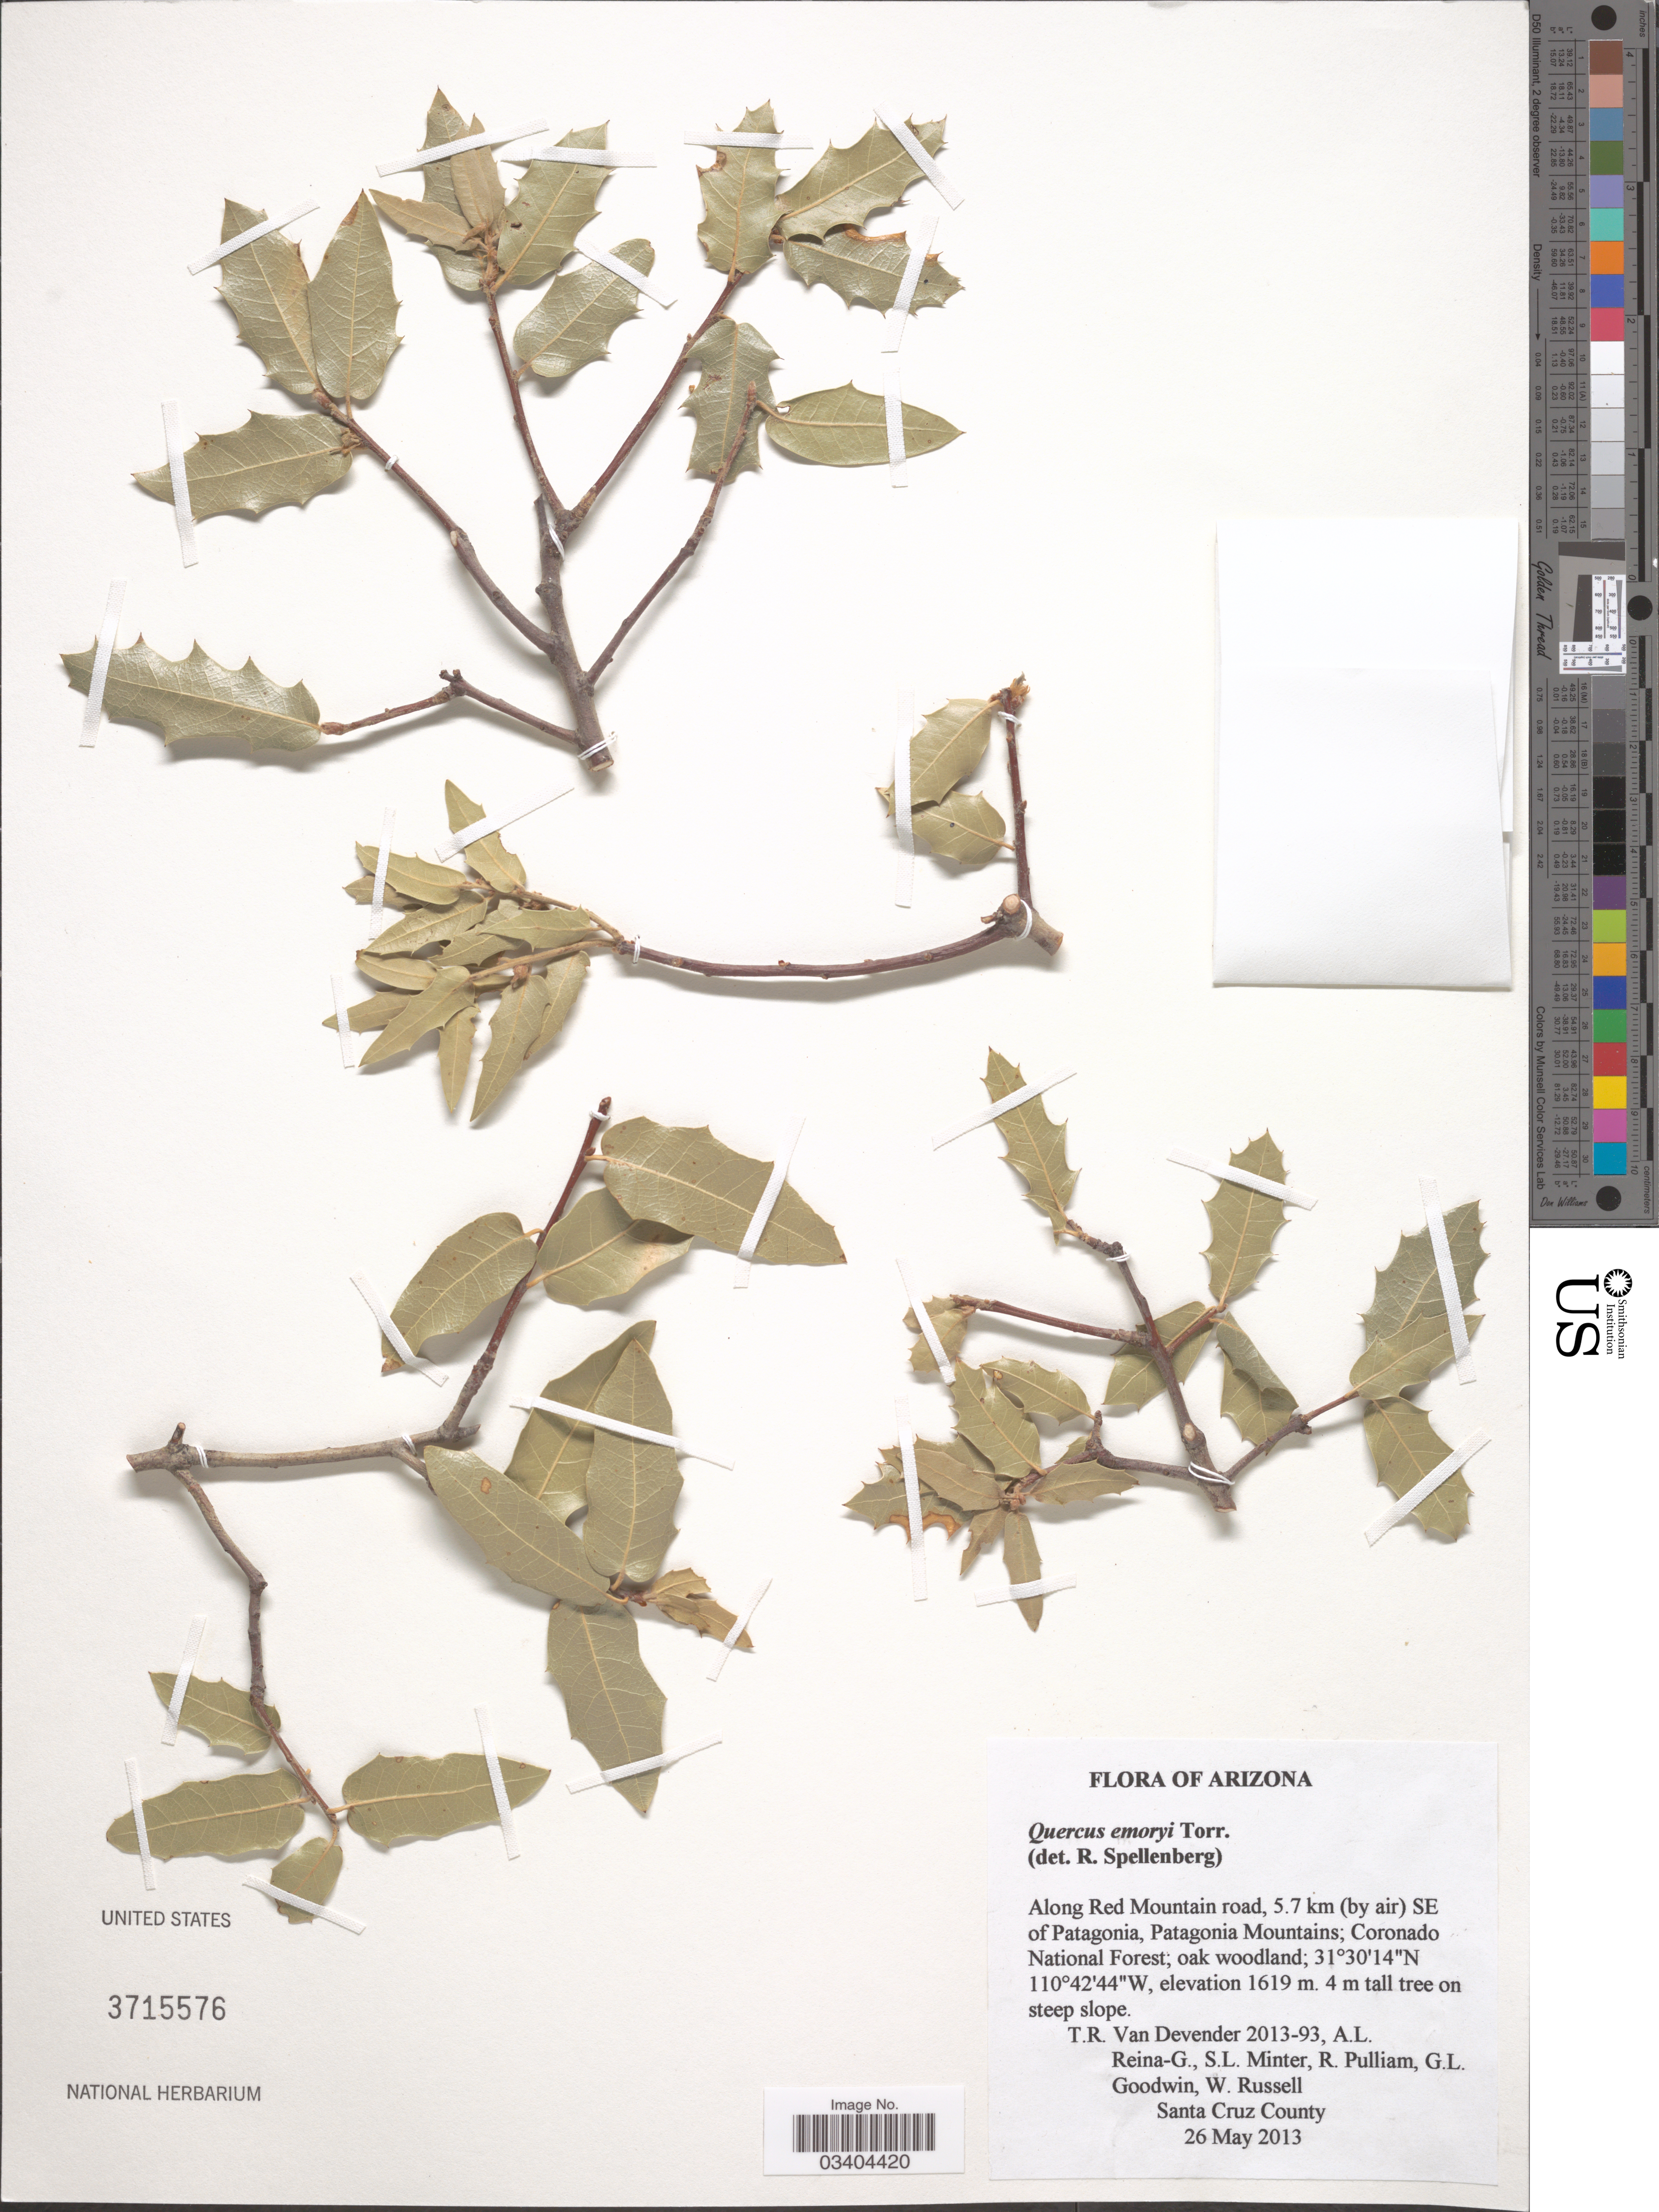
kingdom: Plantae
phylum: Tracheophyta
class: Magnoliopsida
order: Fagales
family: Fagaceae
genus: Quercus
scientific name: Quercus emoryi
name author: Torr. in Emory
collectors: T. R. Van Devender, A. L. Reina G., S. L. Minter, R. Pulliam & et al.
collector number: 2013-93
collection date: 2013-05-26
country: United States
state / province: Arizona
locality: Along Red Mountain road, 5.7 km (by air) SE of Patagonia, Patagonia Mountains: Coronado National Forest; oak woodland.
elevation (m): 1619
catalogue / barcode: US 3715576